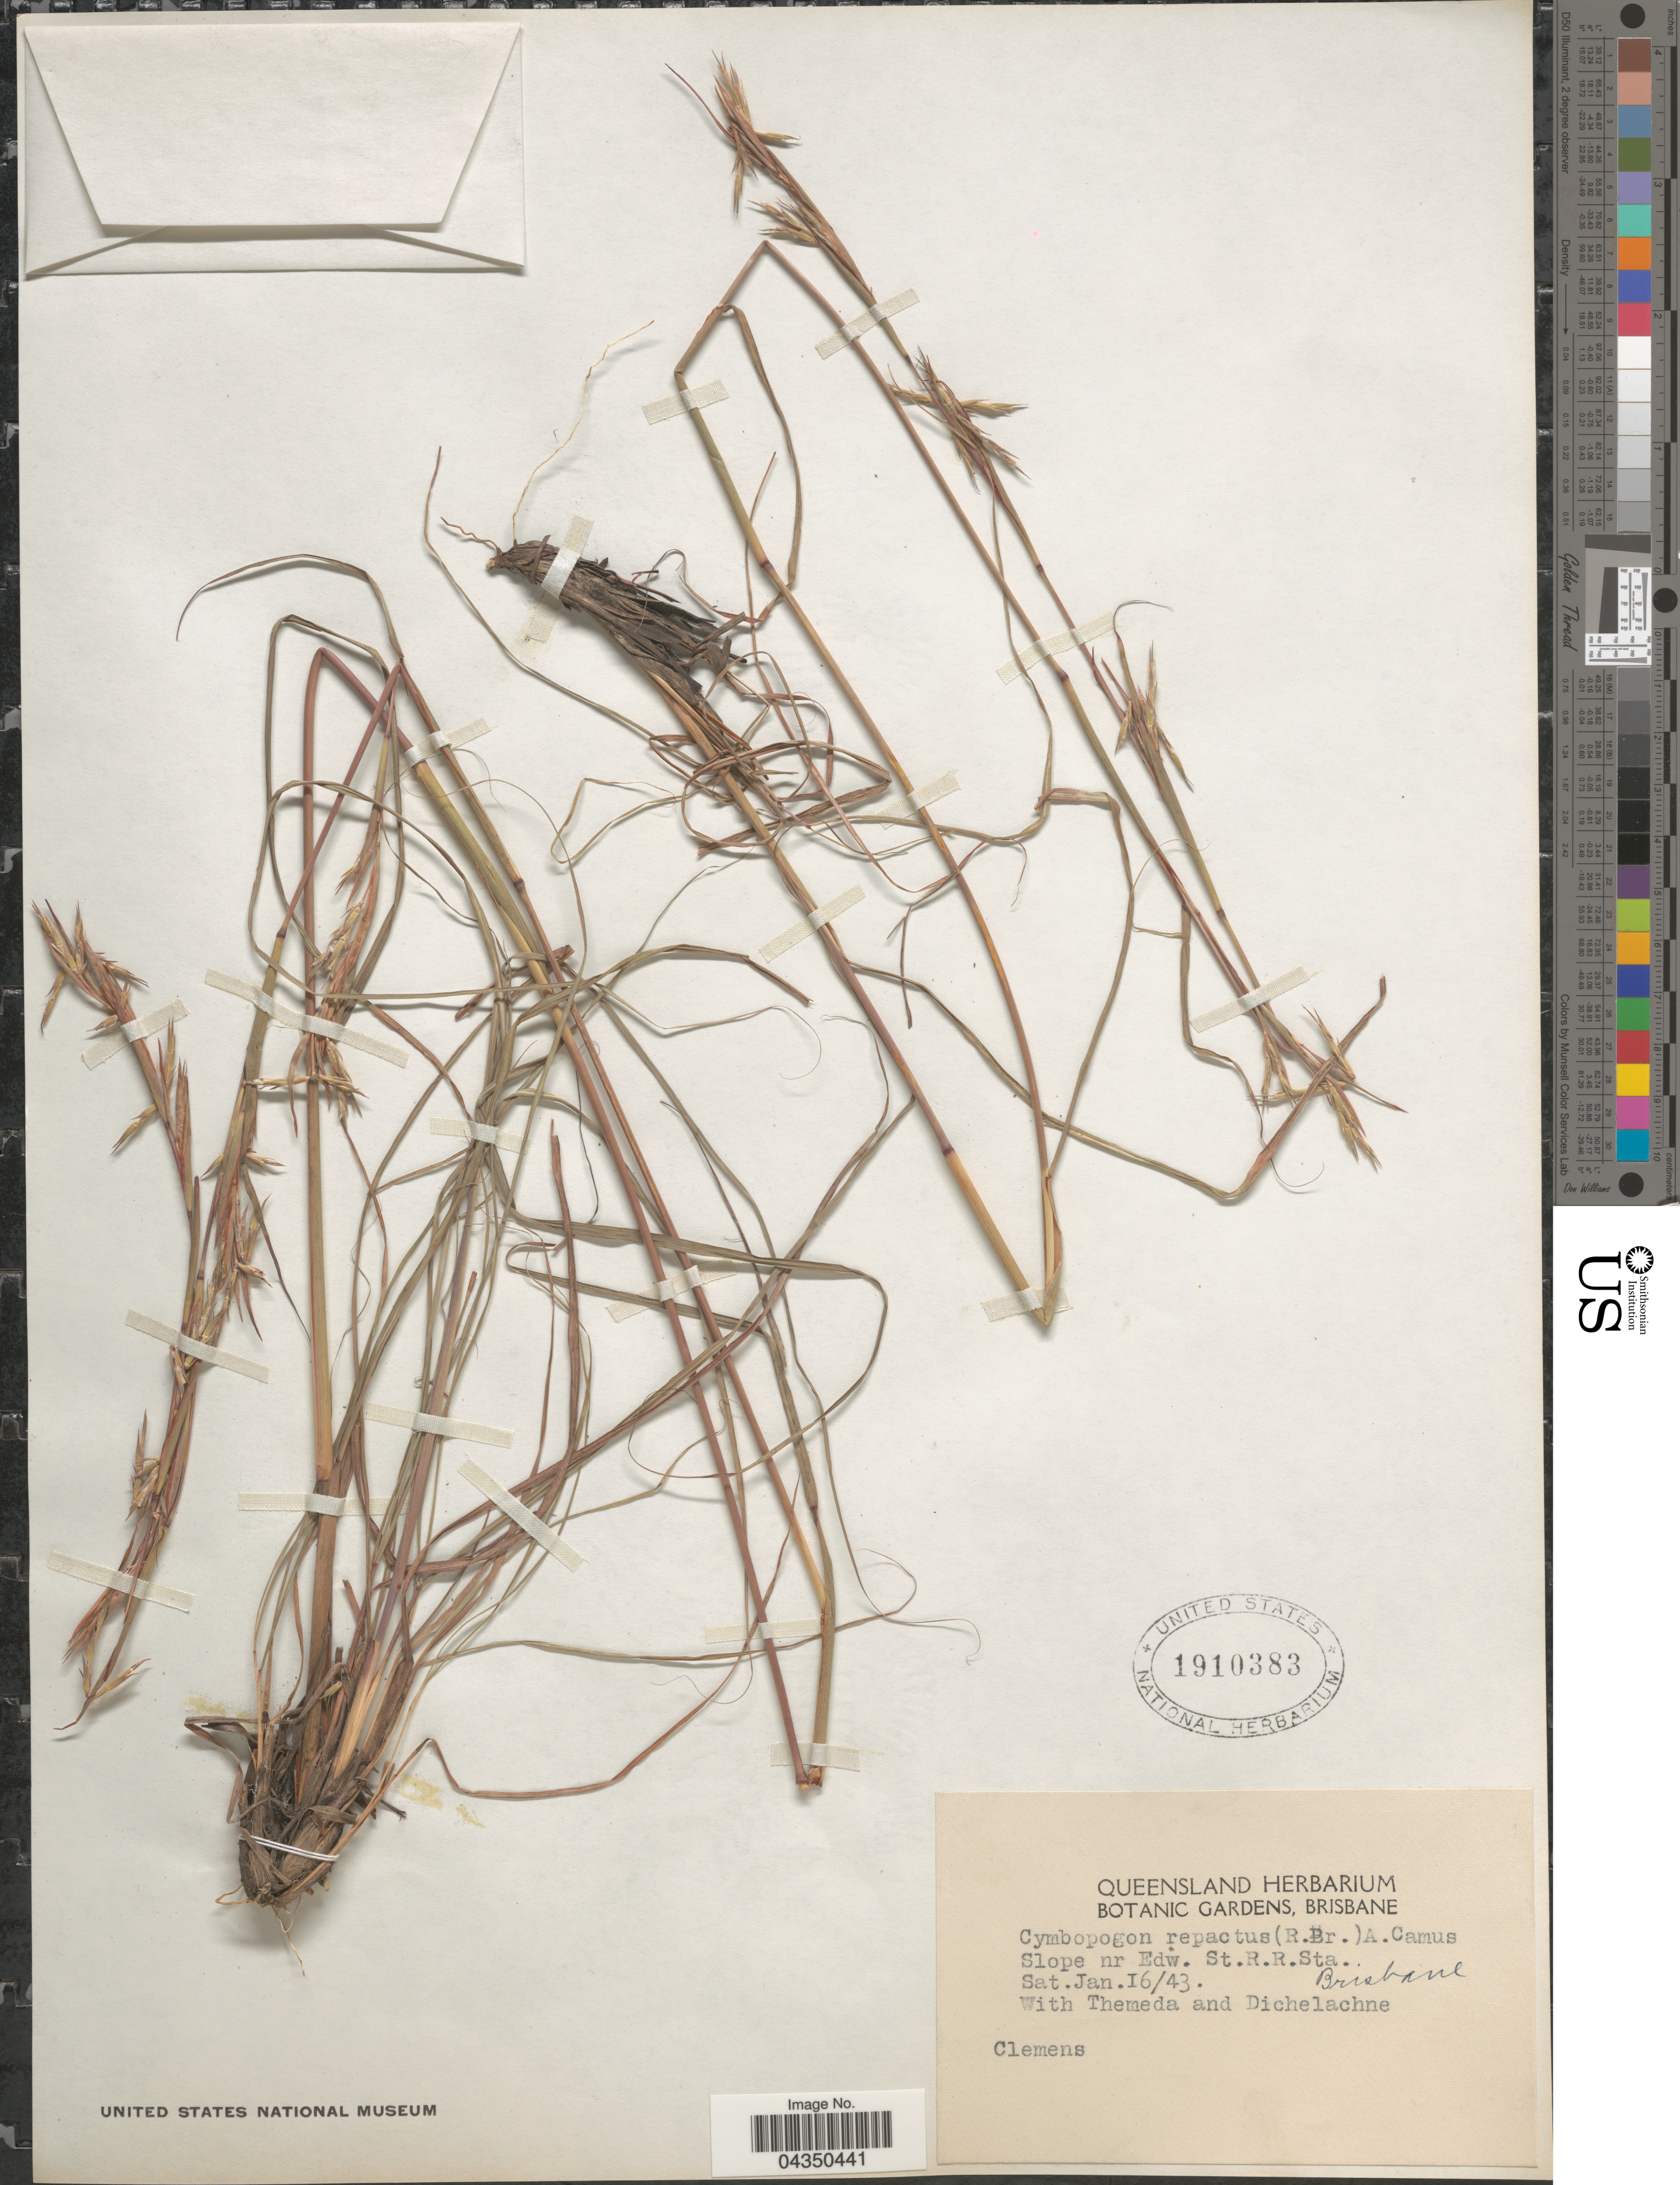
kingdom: Plantae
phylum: Tracheophyta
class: Liliopsida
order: Poales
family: Poaceae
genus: Cymbopogon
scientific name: Cymbopogon refractus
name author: (R. Br.) A. Camus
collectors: -. Clemens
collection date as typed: Transcribed d/m/y: 16/1/43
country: Australia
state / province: Queensland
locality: Slope nr Edw. St.R.R.Sta. Brisbane.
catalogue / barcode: US 1910383